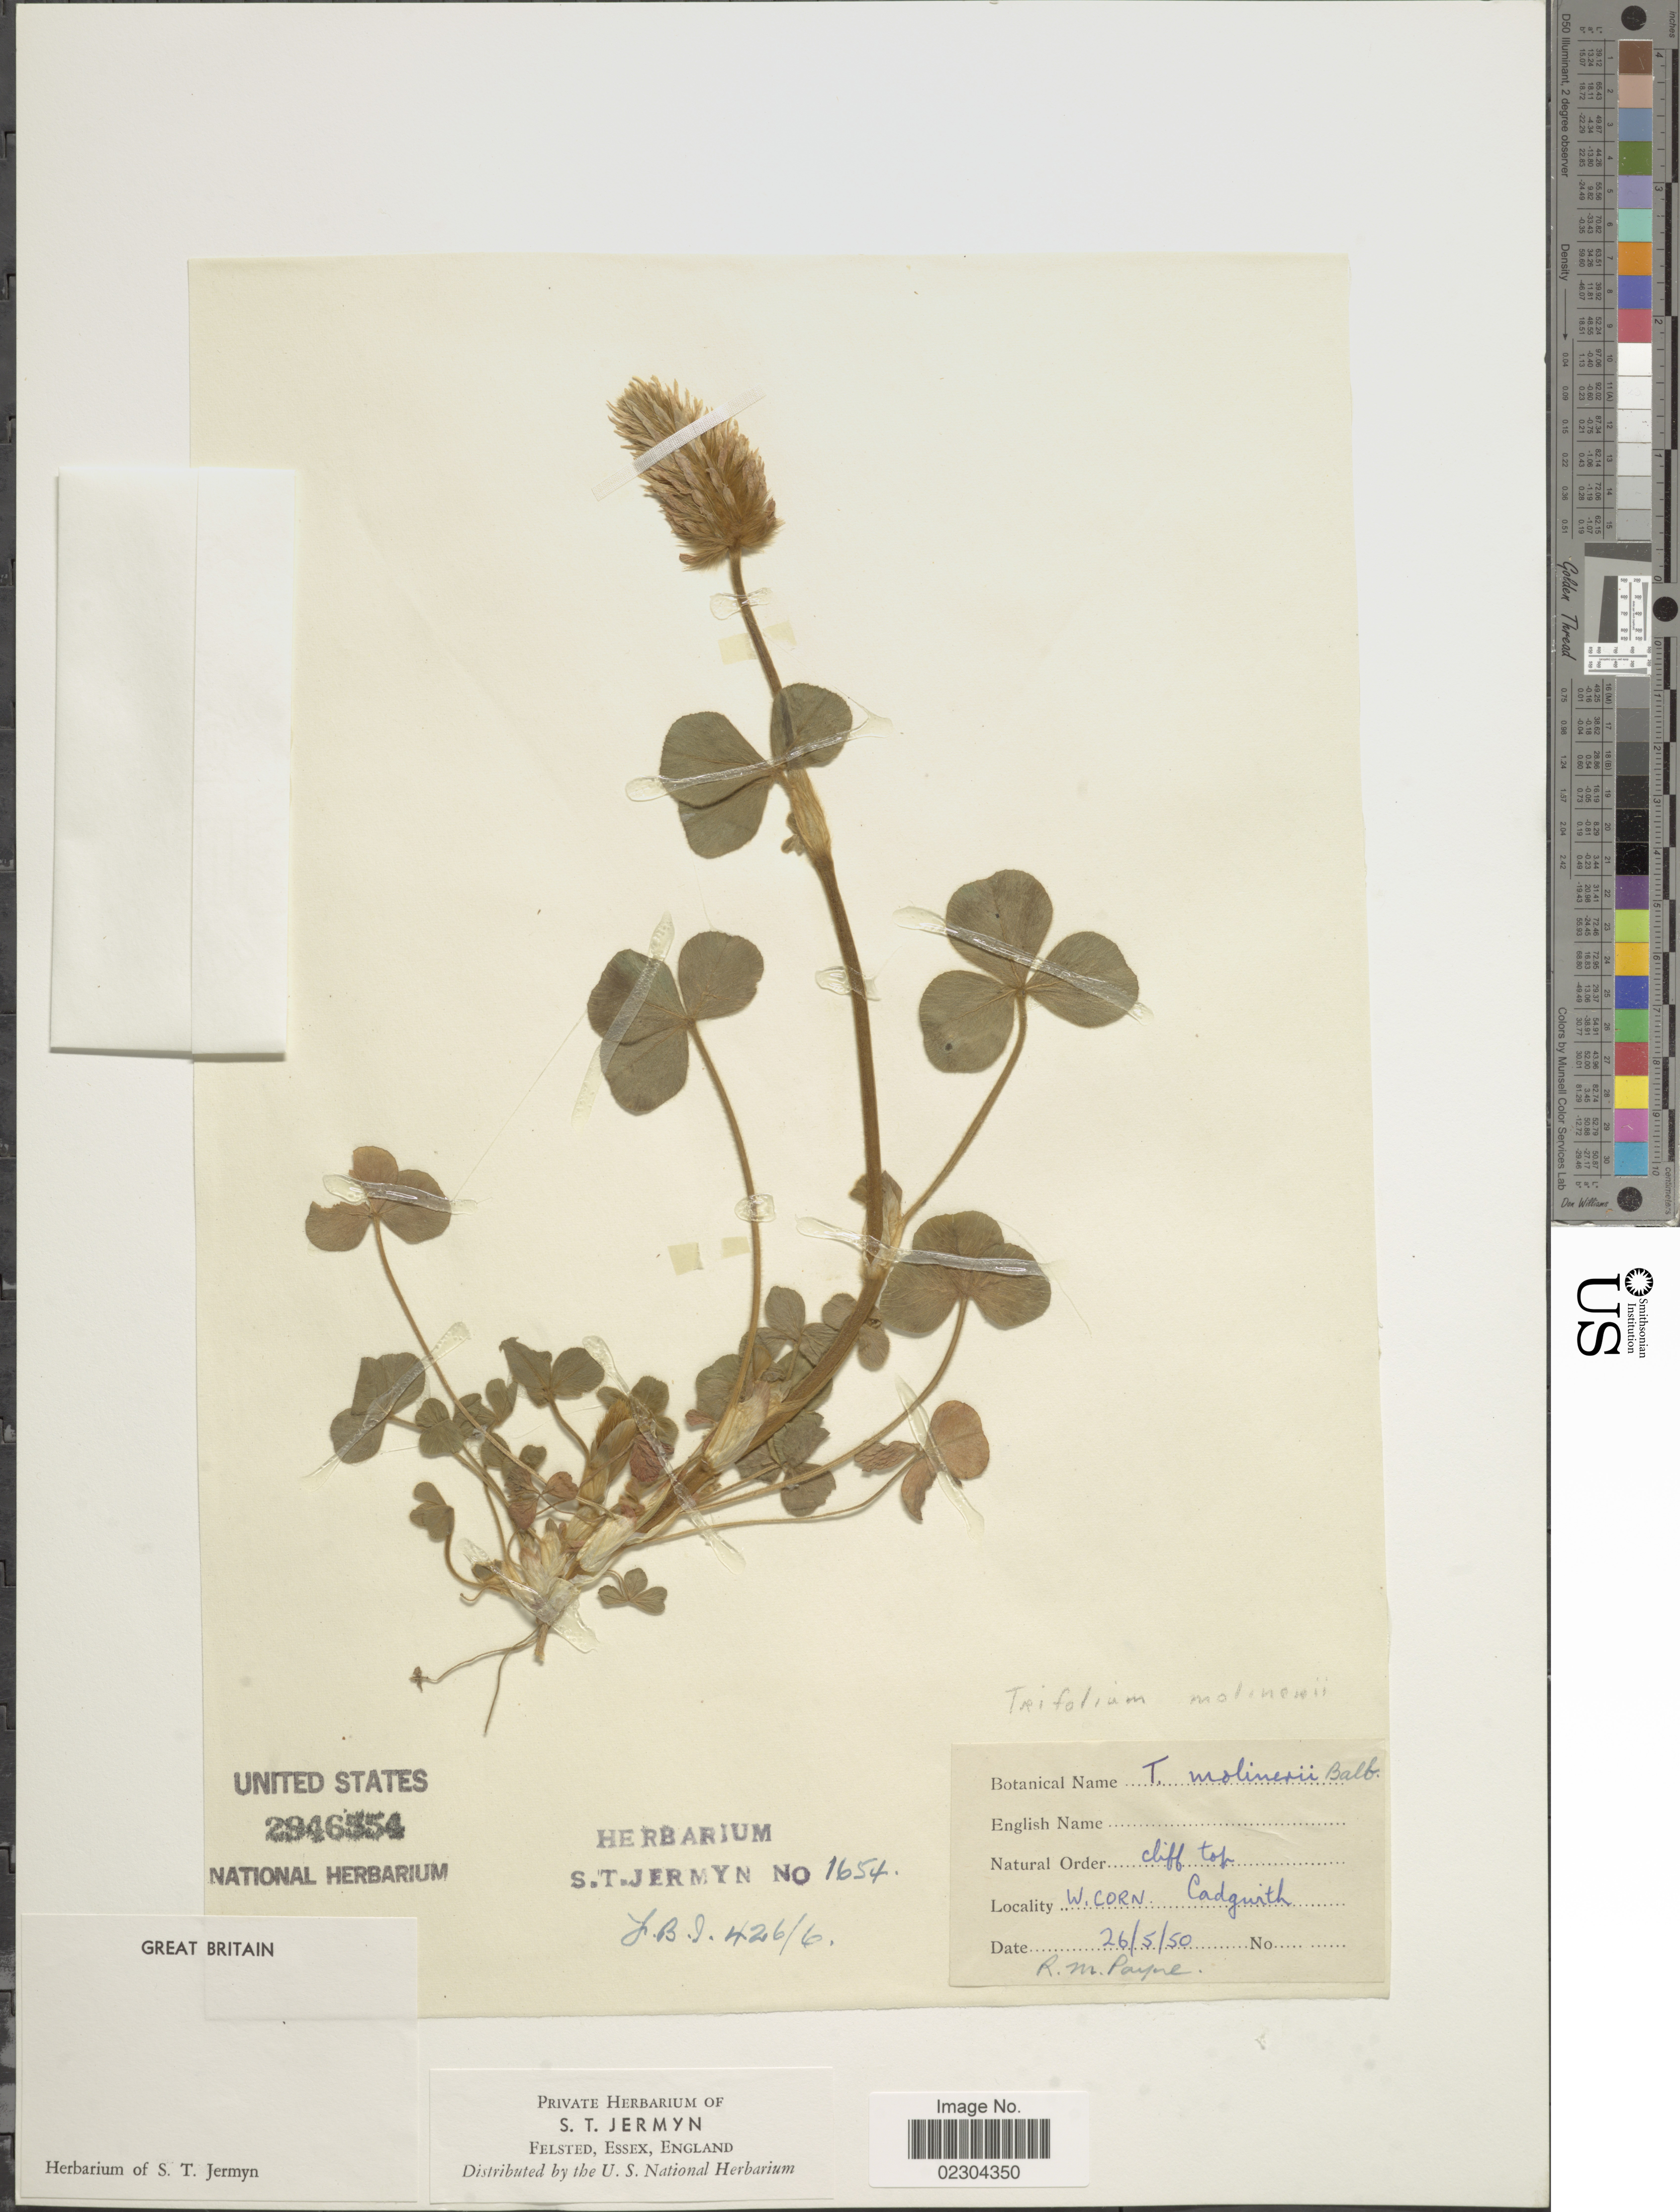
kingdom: Plantae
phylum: Tracheophyta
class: Magnoliopsida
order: Fabales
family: Fabaceae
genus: Trifolium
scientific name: Trifolium molinerii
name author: Hornem.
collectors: R. Payne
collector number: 1654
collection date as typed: Transcribed d/m/y: 26/5/50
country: United Kingdom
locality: Great Britain, cliff top, W. corn Cadgurth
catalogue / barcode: US 2946554